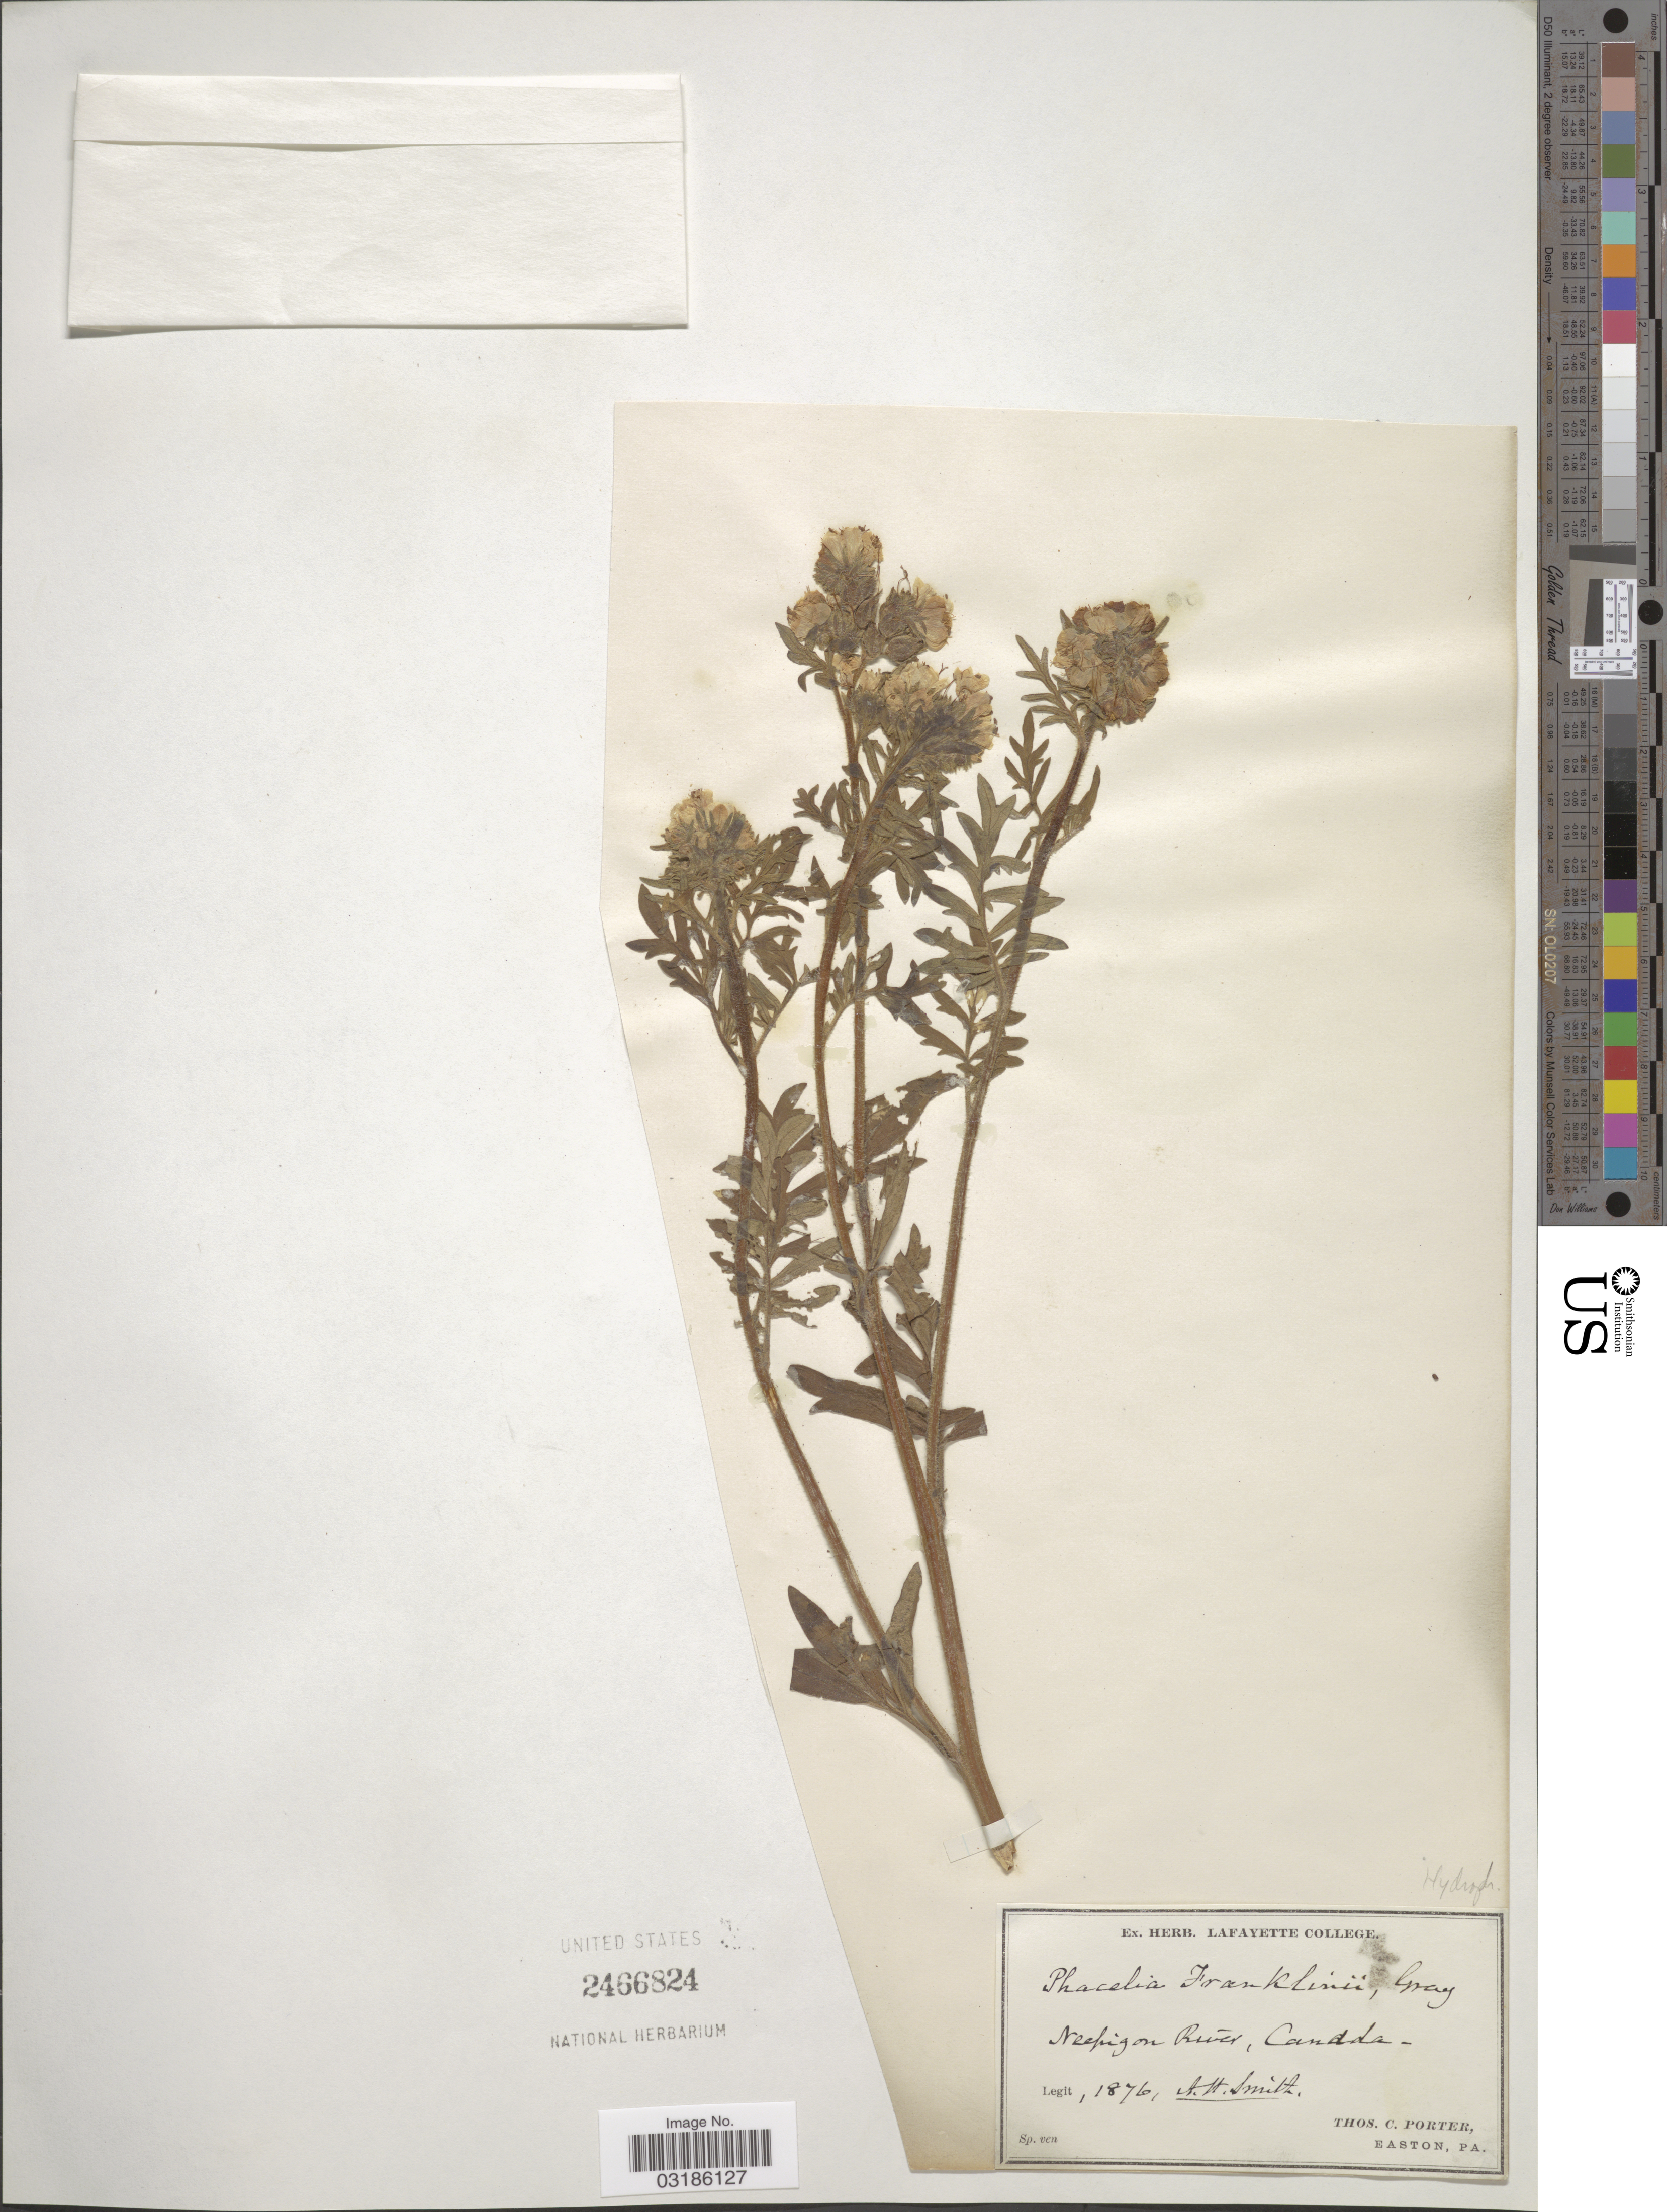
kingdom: Plantae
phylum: Tracheophyta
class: Magnoliopsida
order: Boraginales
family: Hydrophyllaceae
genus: Phacelia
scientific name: Phacelia franklinii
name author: Nutt.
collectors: A. H. Smith & T. Porter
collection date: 1876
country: Canada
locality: Neepigon River.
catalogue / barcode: US 2466824